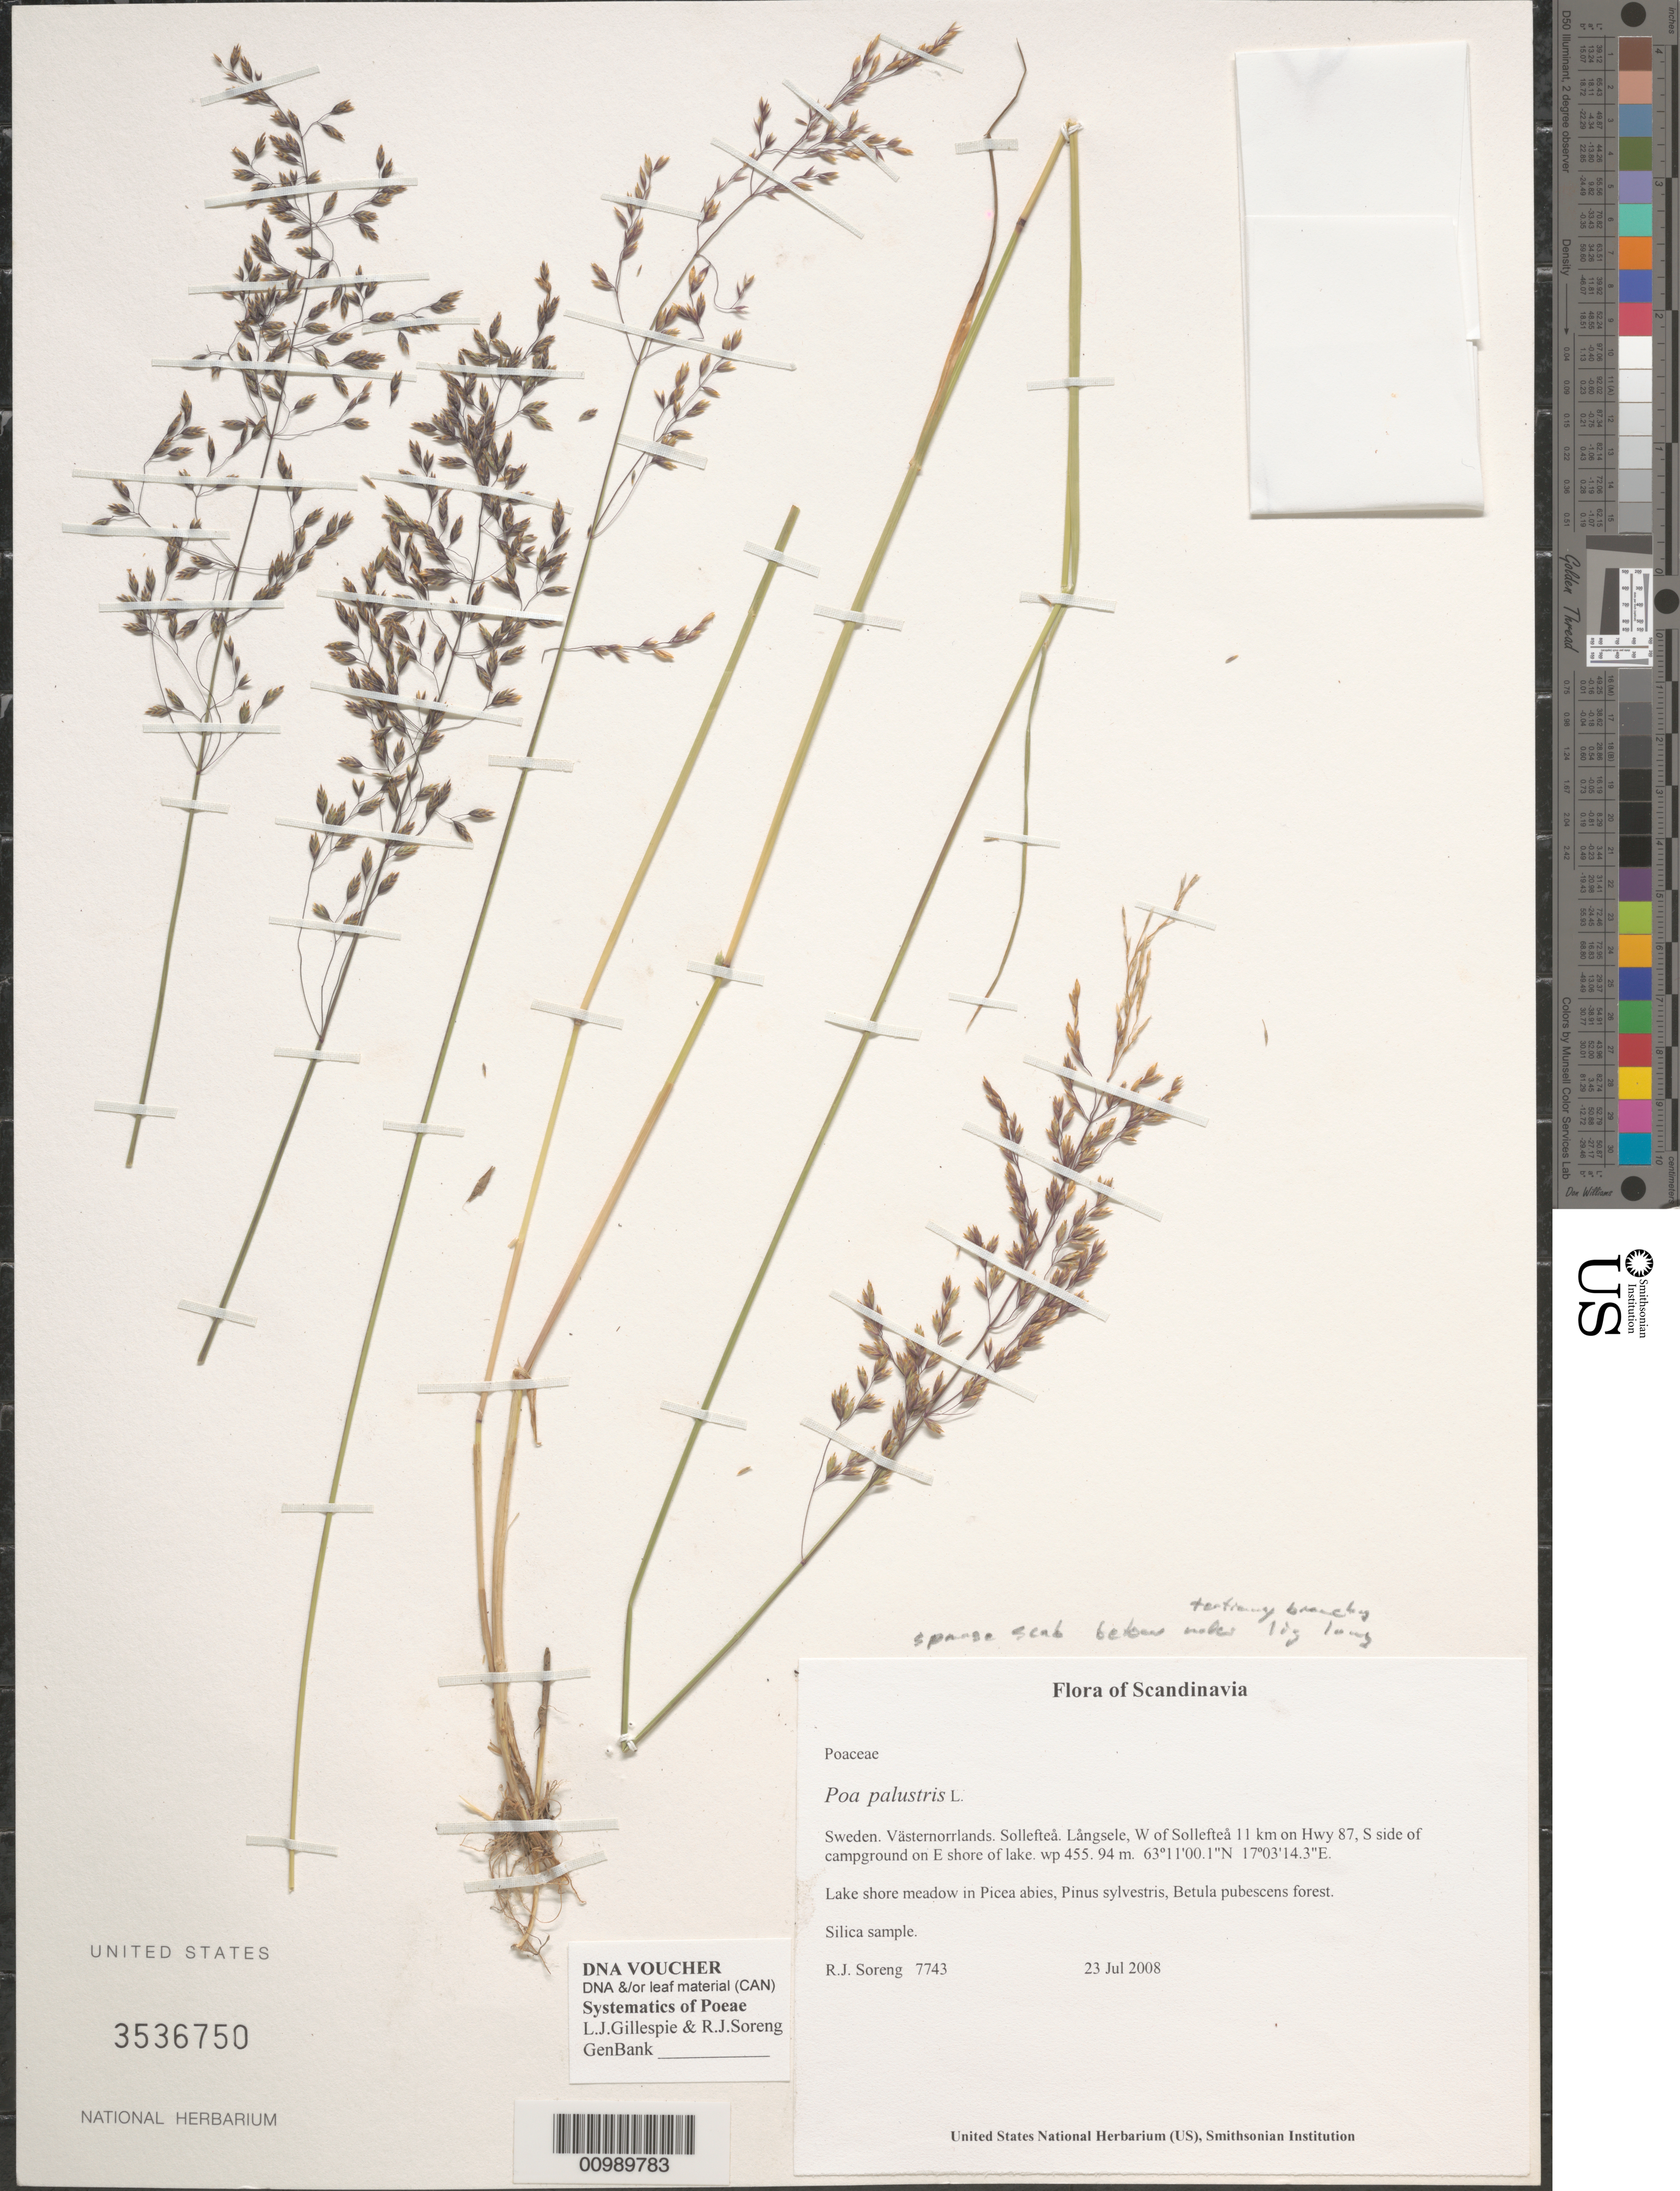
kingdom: Plantae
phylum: Tracheophyta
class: Liliopsida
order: Poales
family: Poaceae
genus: Poa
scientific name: Poa palustris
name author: L.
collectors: R. J. Soreng & N. L. Soreng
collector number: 7743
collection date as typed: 23 Jul 2008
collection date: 2008-07-23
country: Sweden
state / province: Västernorrland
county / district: Sollefteå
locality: Långsele, W of Sollefteå 11 km on Hwy 87, S side of campground on E shore of lake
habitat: Lake shore meadow in Picea abies, Pinus sylvestris, Betula pubescens forest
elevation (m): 94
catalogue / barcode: US 3536750